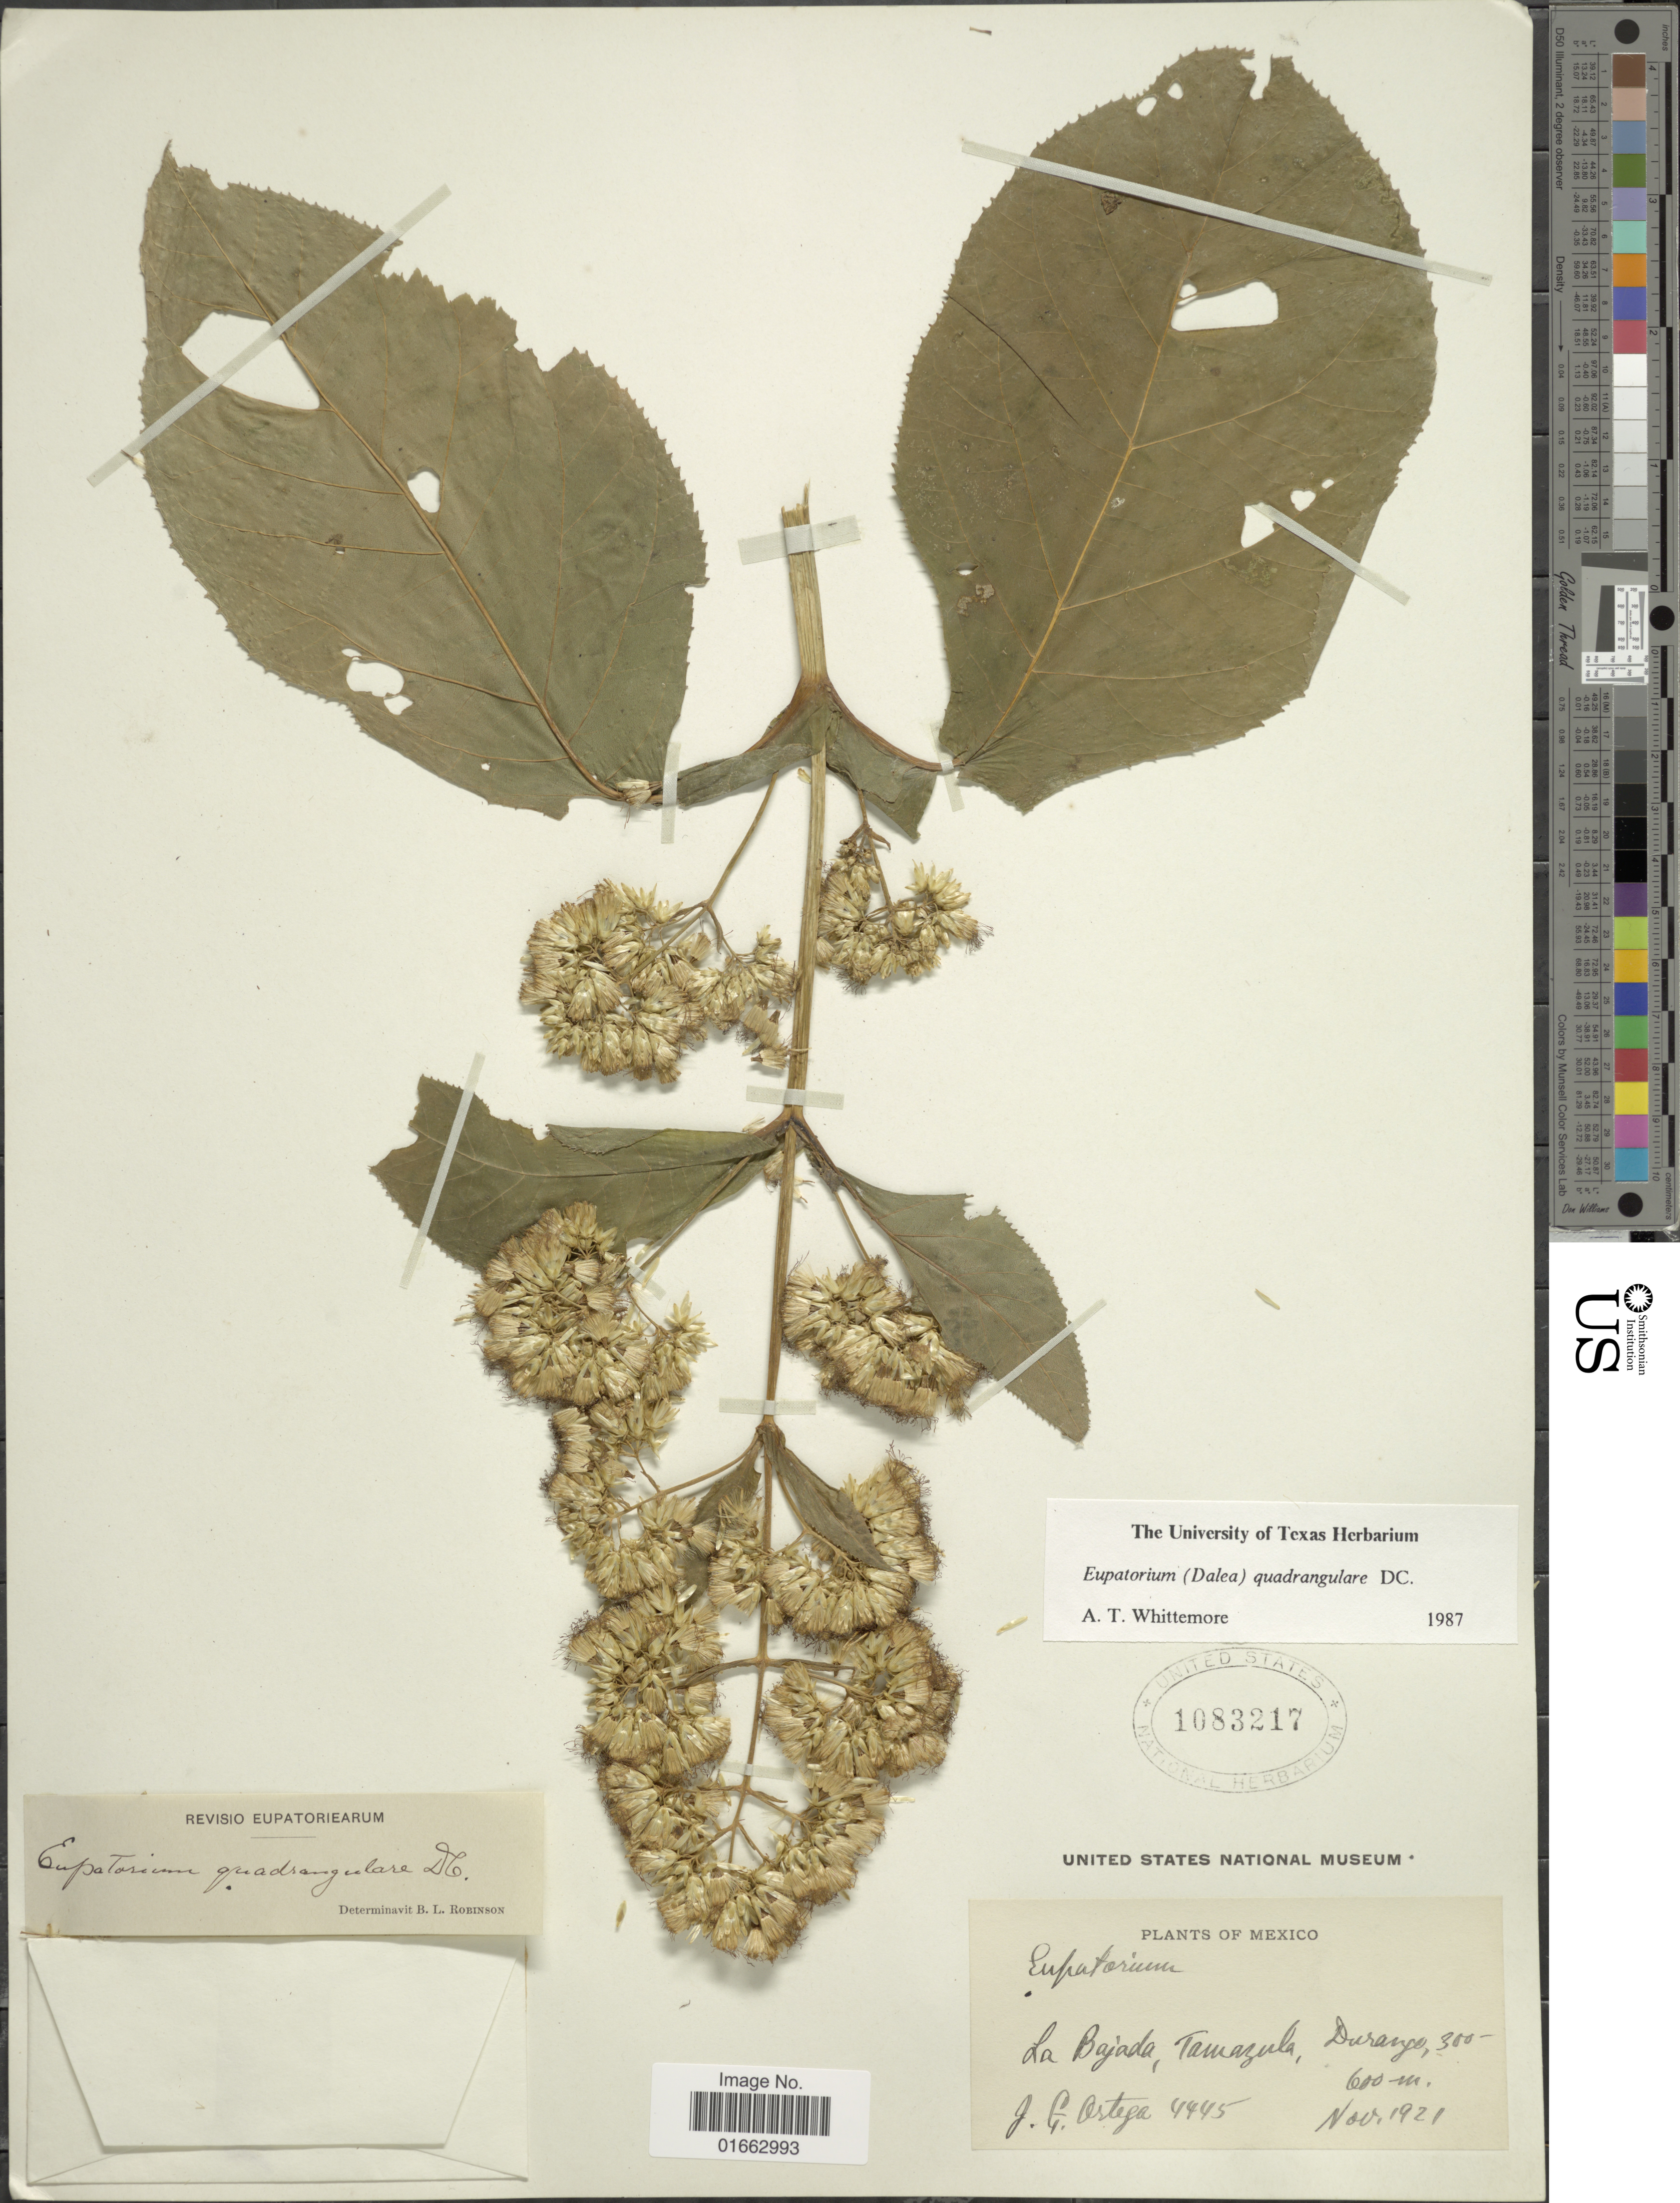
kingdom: Plantae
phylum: Tracheophyta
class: Magnoliopsida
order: Asterales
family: Asteraceae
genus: Critonia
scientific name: Critonia quadrangularis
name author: (DC.) R.M. King & H. Rob.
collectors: J. Ortega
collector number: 4445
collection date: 1921-11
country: Mexico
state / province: Durango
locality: La Bajada, Tamazula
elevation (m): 300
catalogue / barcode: US 1083217